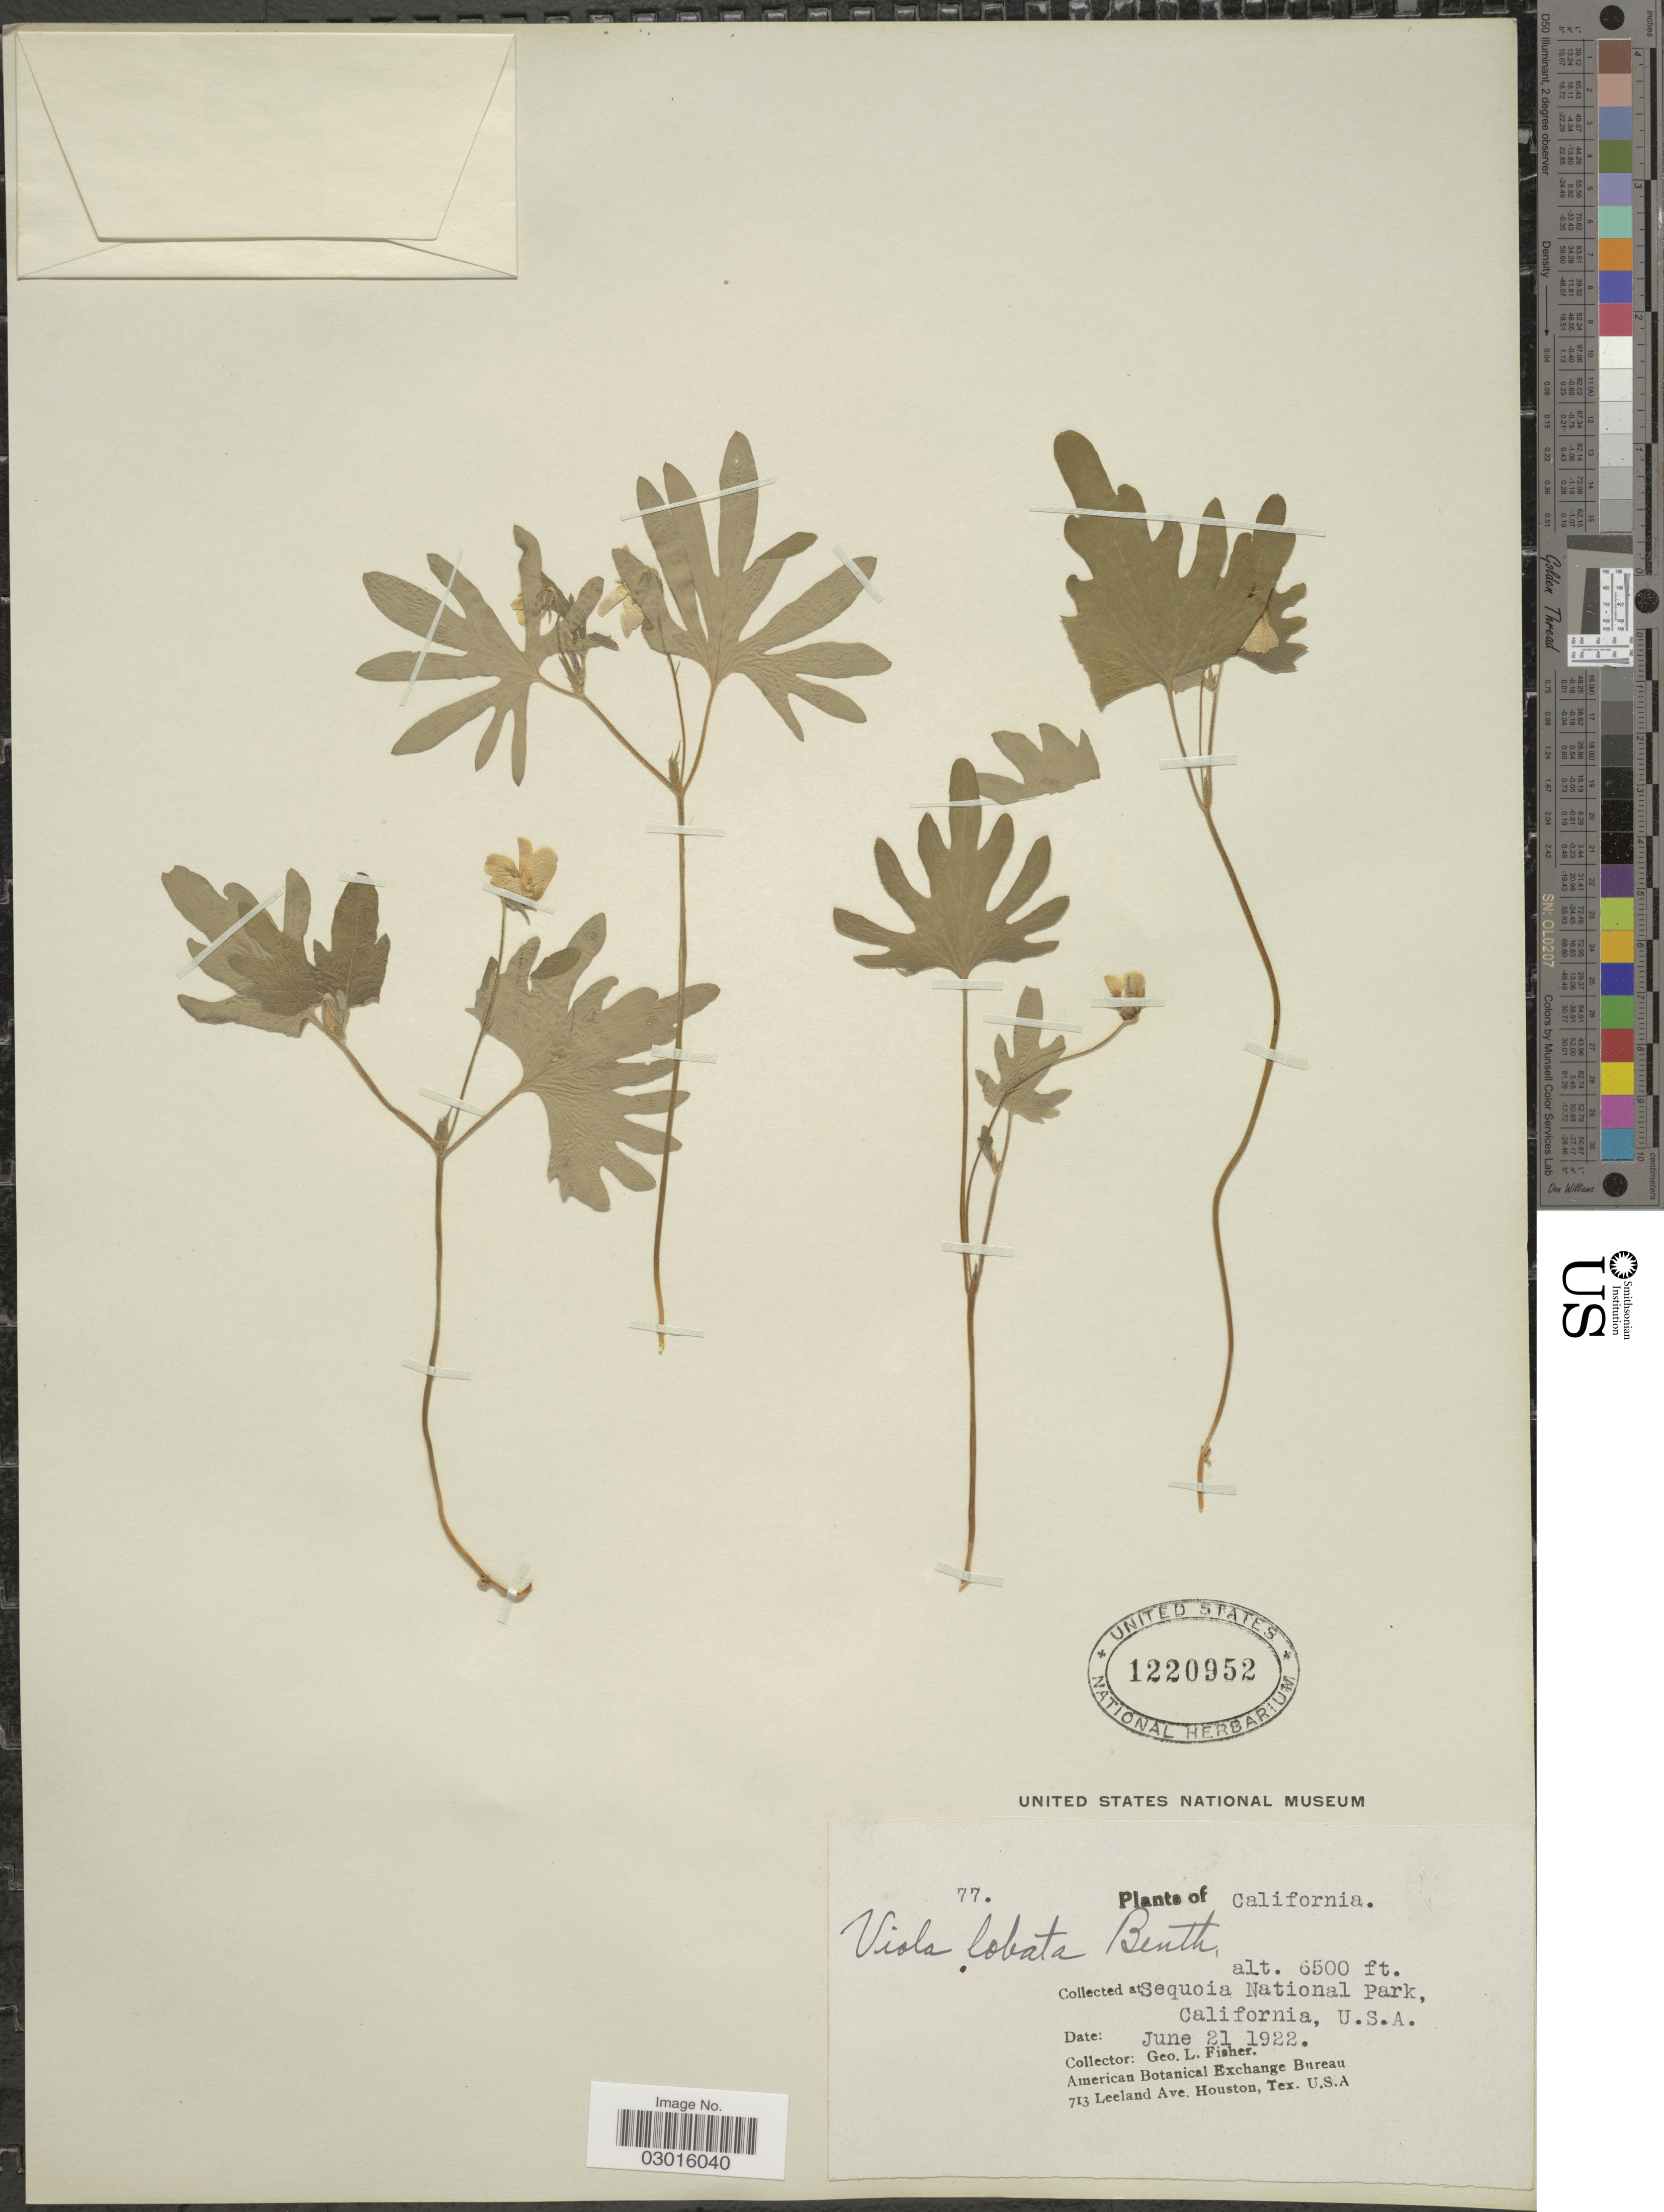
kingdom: Plantae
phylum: Tracheophyta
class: Magnoliopsida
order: Malpighiales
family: Violaceae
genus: Viola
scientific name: Viola lobata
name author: Benth.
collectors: G. L. Fisher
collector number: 77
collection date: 1922-06-21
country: United States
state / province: California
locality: Sequoia National Park.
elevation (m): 1981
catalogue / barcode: US 1220952